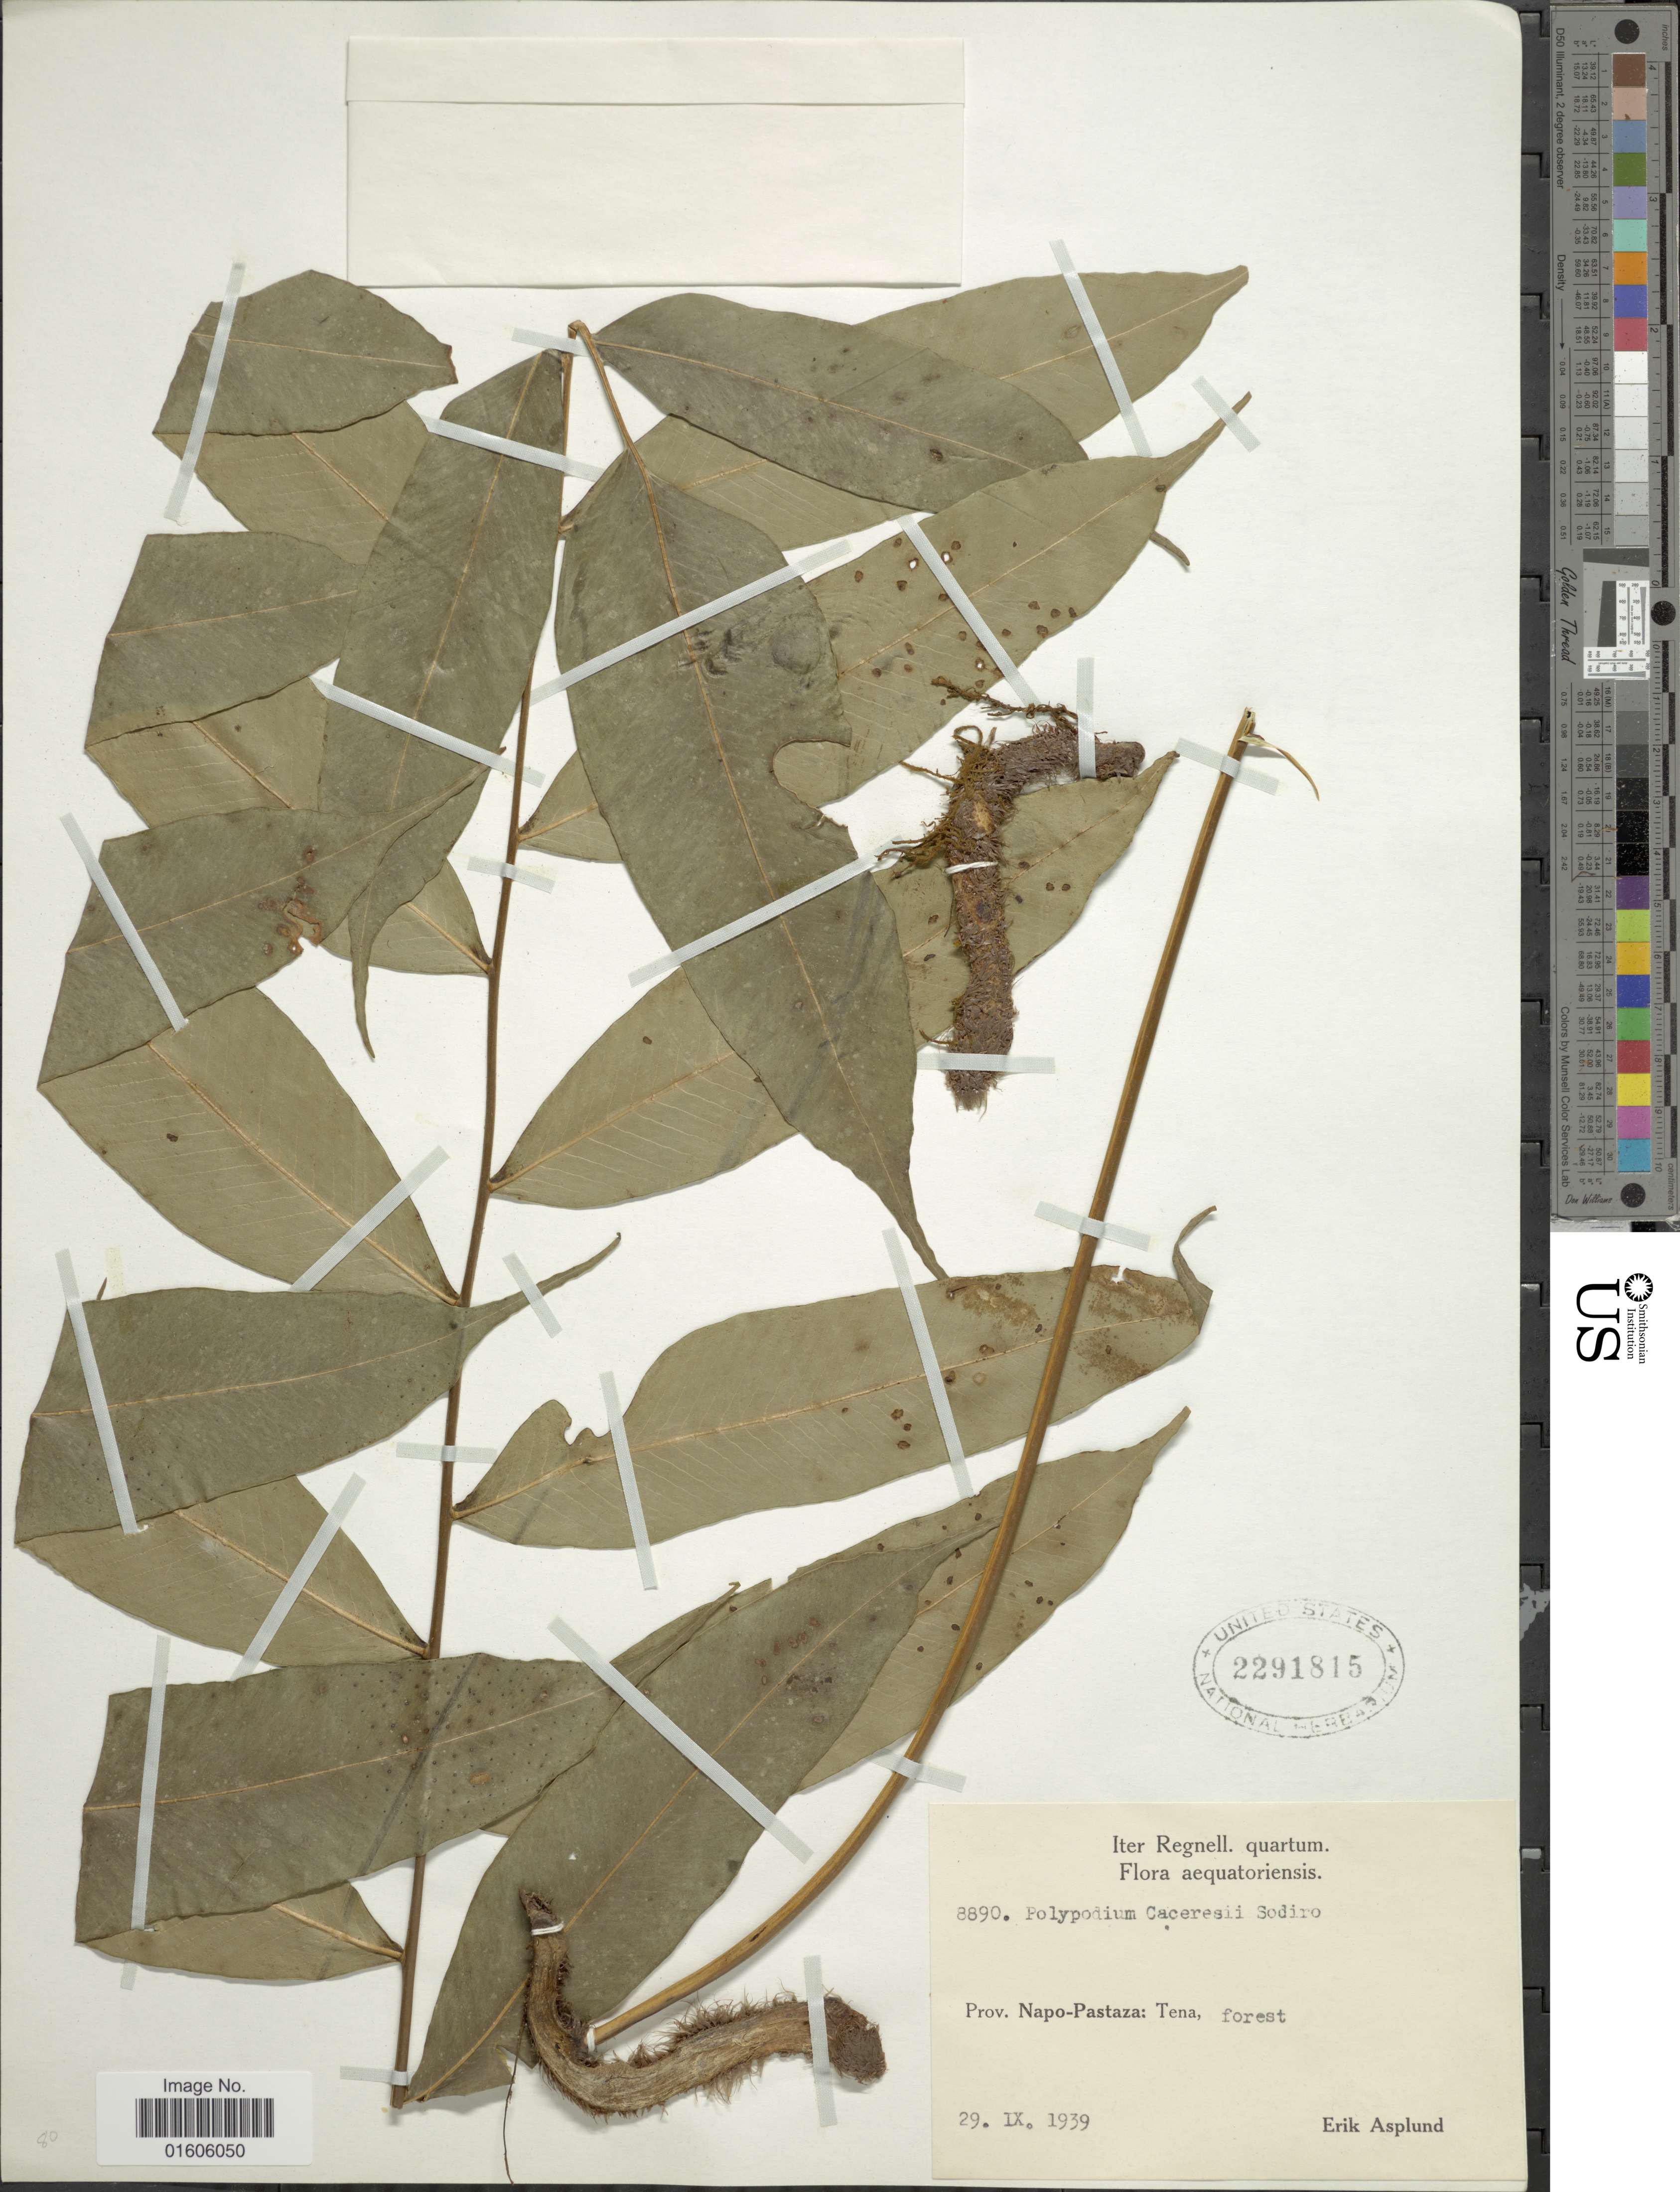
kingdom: Plantae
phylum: Tracheophyta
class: Polypodiopsida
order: Polypodiales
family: Polypodiaceae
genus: Serpocaulon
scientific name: Serpocaulon caceresii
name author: A.R. Sm.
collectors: E. Asplund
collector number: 8890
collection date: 1939-09-29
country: Ecuador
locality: Prov. Napo-Pastaza: Tena, forest.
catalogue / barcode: US 2291815